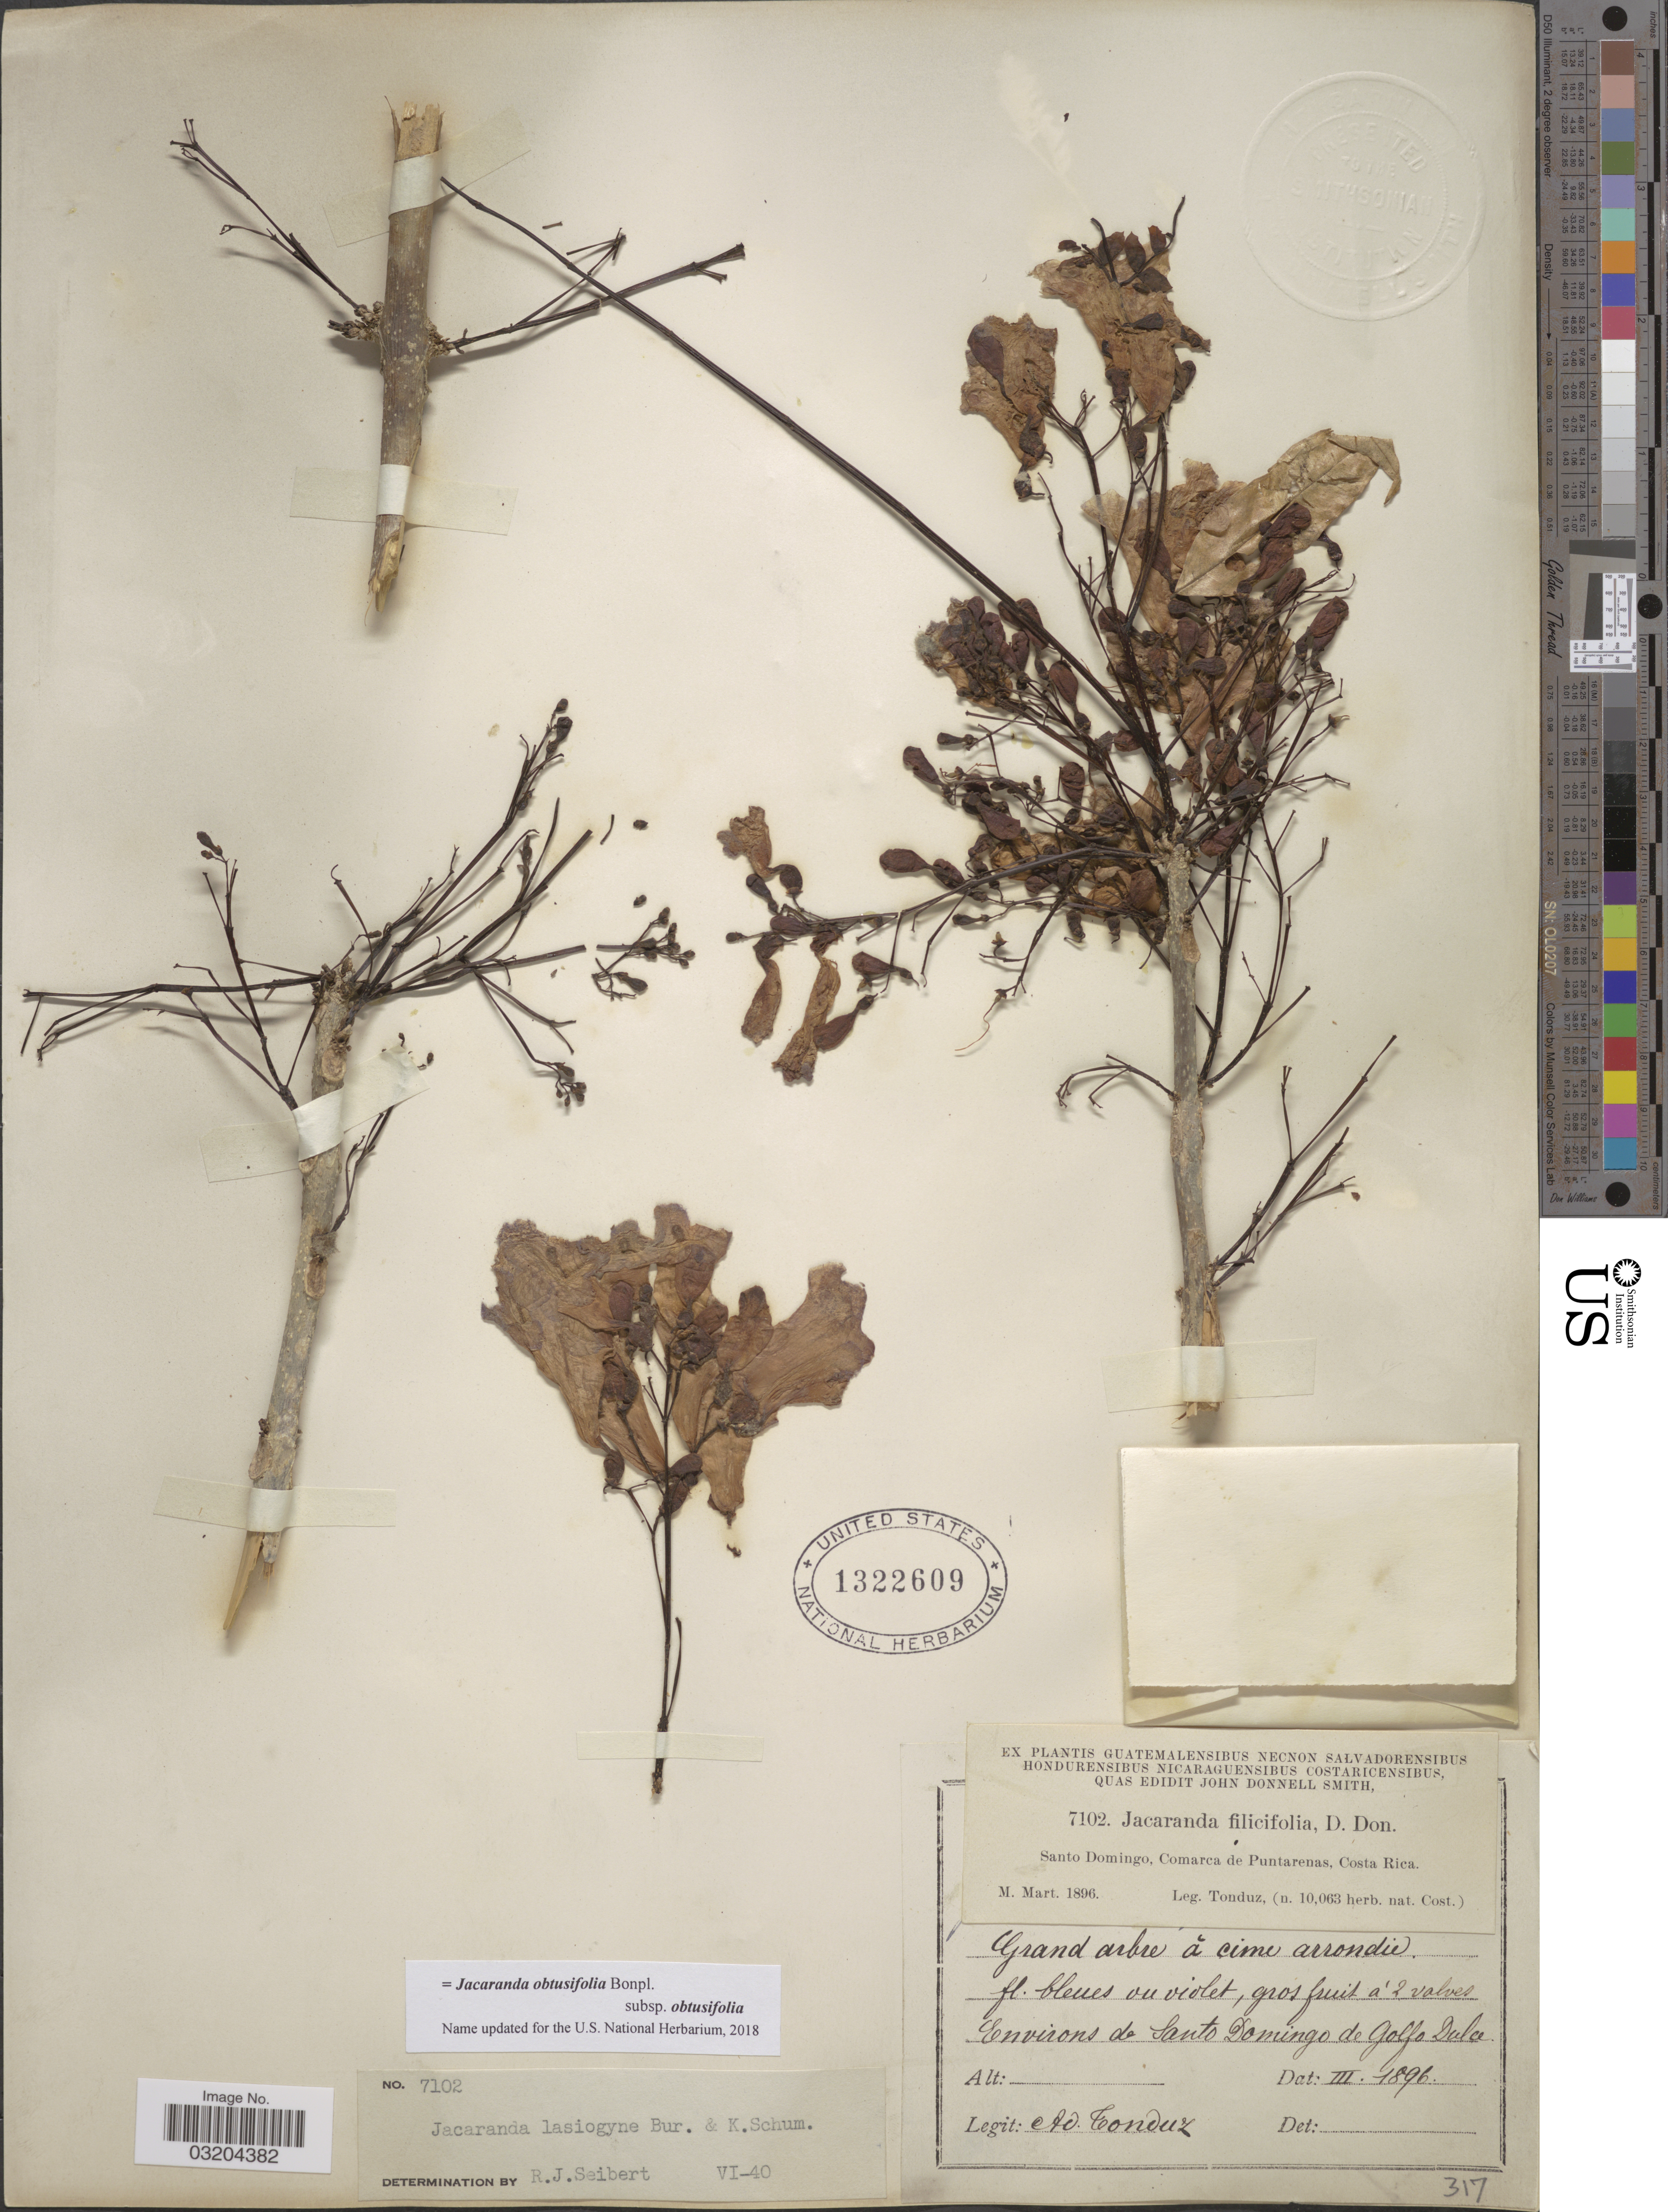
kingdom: Plantae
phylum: Tracheophyta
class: Magnoliopsida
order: Lamiales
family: Bignoniaceae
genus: Jacaranda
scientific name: Jacaranda obtusifolia subsp. obtusifolia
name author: Bonpl.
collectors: A. Tonduz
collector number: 7102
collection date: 1896-03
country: Costa Rica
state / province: Puntarenas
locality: Santo Domingo, Comarca de Puntarenas. Environs de Santo Domingo de Golfo Dulce.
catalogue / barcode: US 1322609